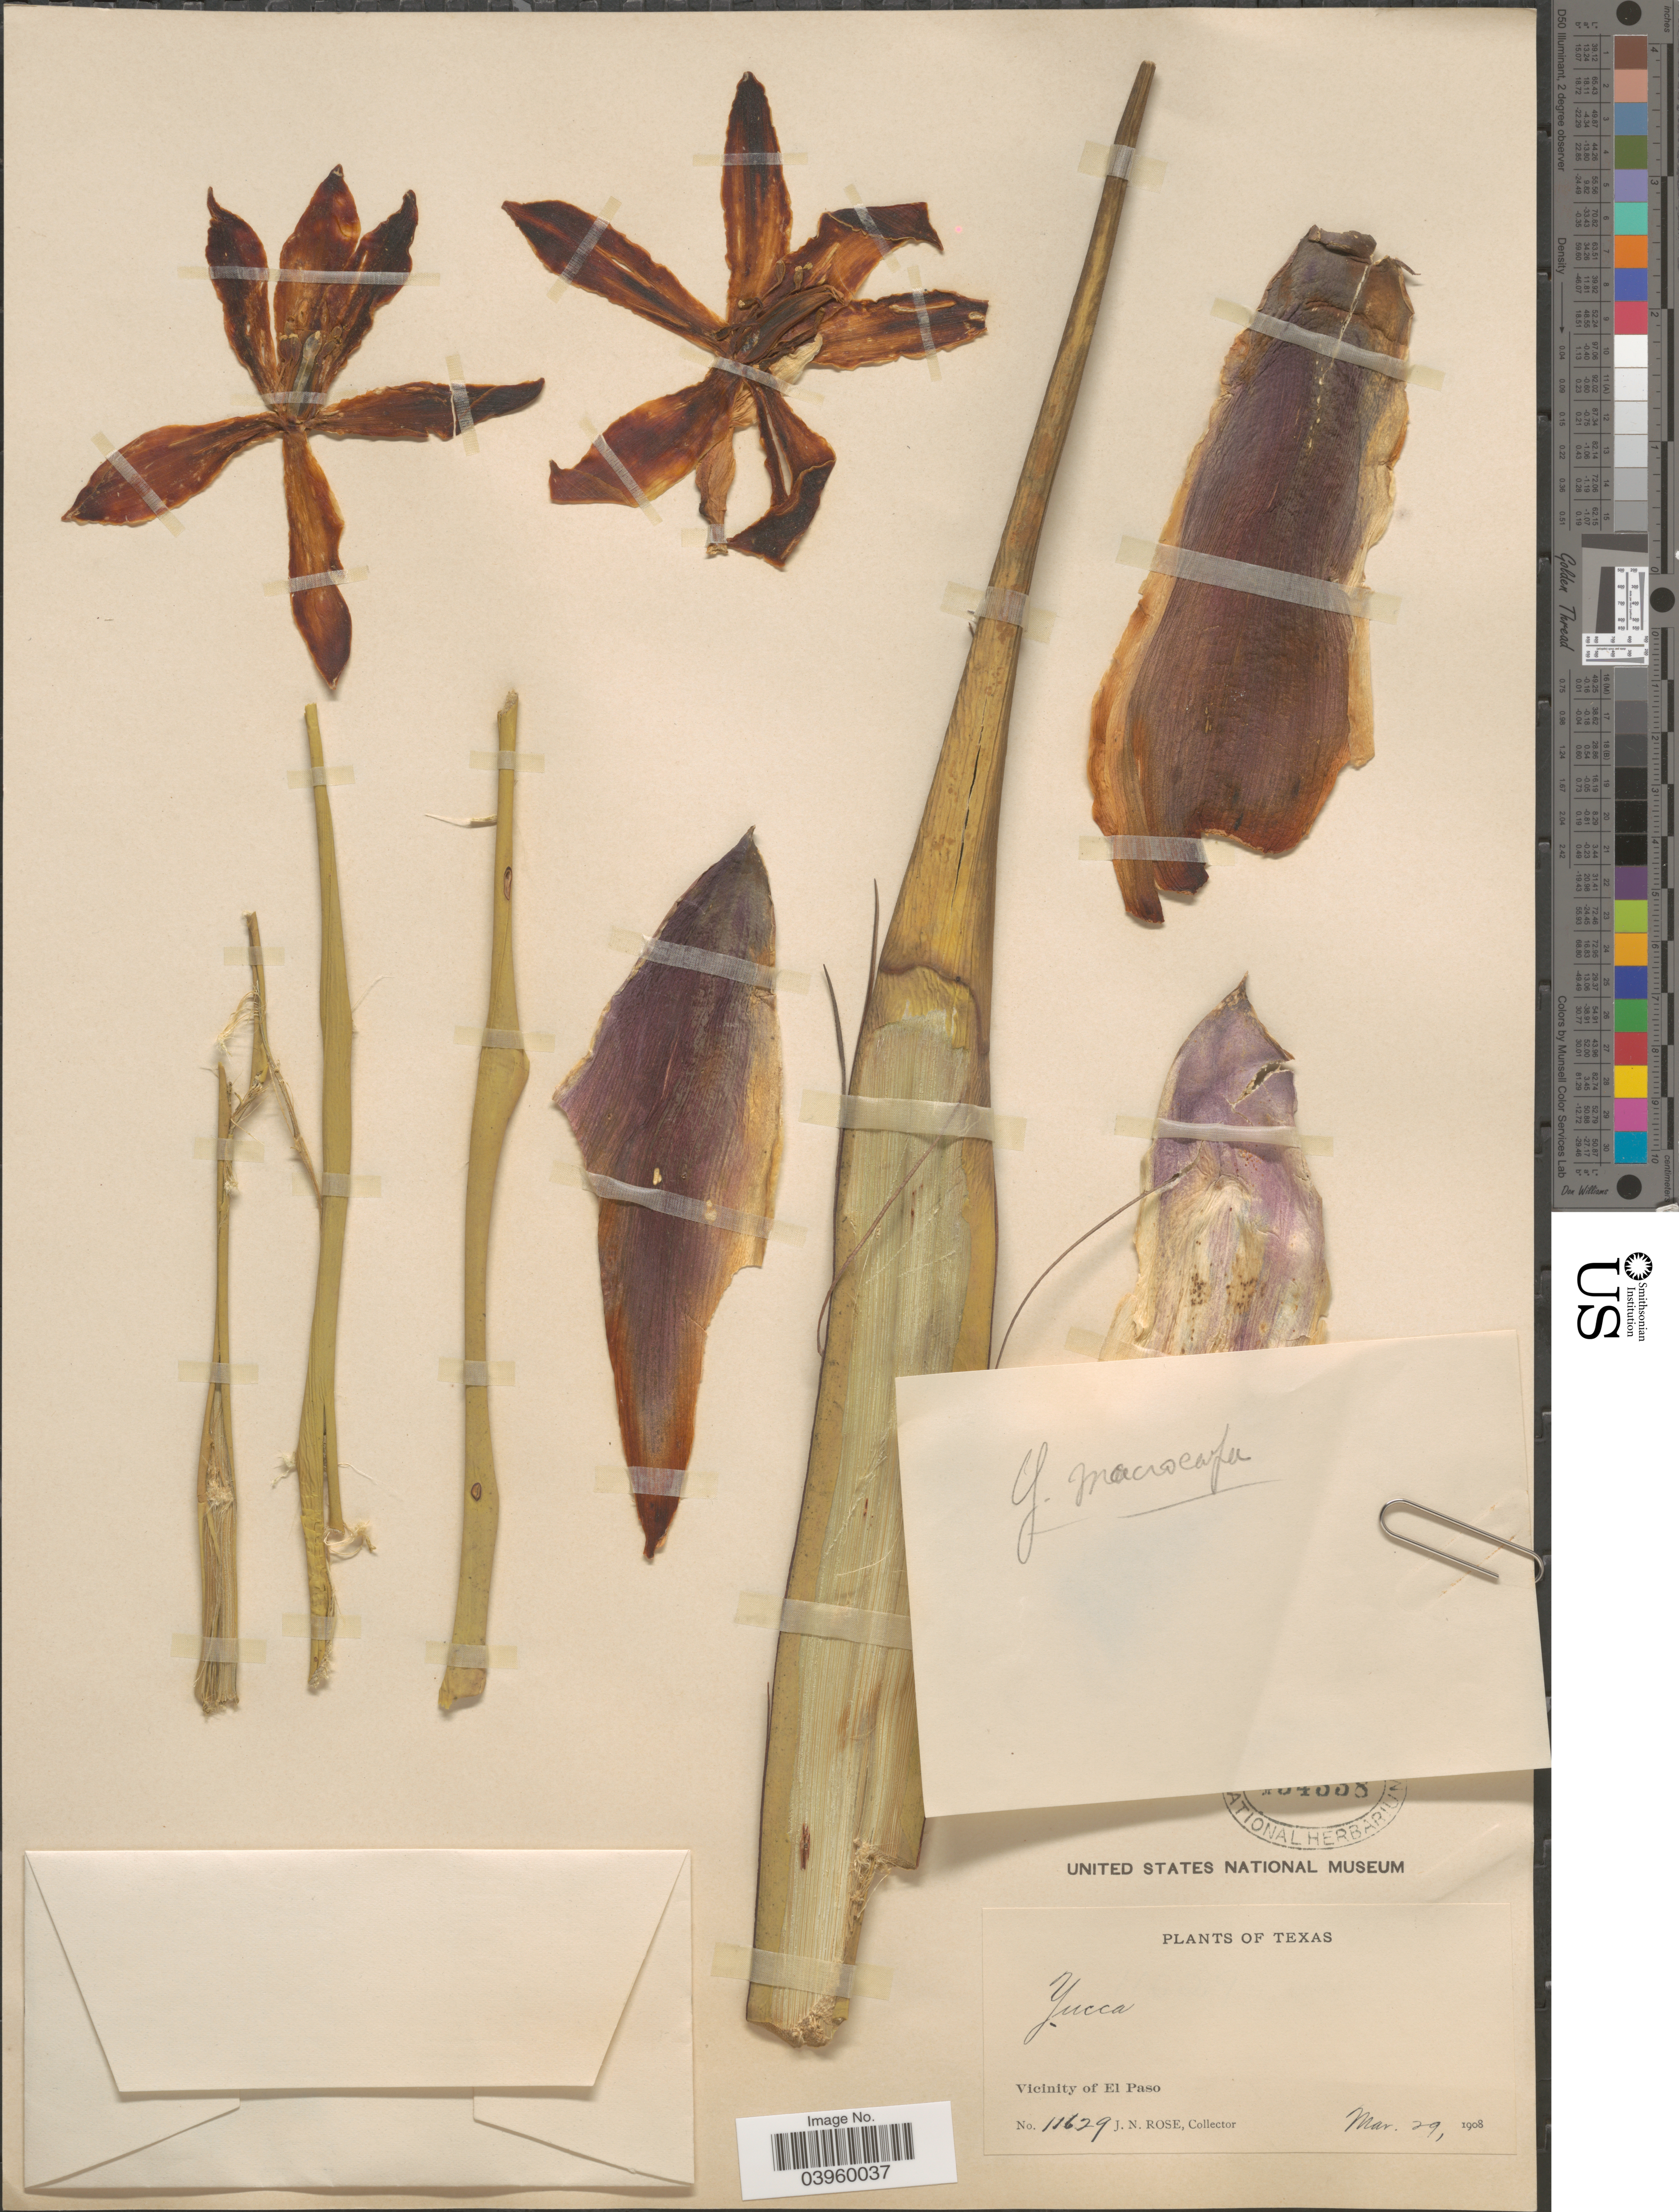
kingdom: Plantae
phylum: Tracheophyta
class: Liliopsida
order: Asparagales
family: Asparagaceae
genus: Yucca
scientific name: Yucca macrocarpa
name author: Engelm.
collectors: J. N. Rose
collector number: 11629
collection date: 1908-03-29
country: United States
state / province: Texas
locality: Vicinity of El Paso.